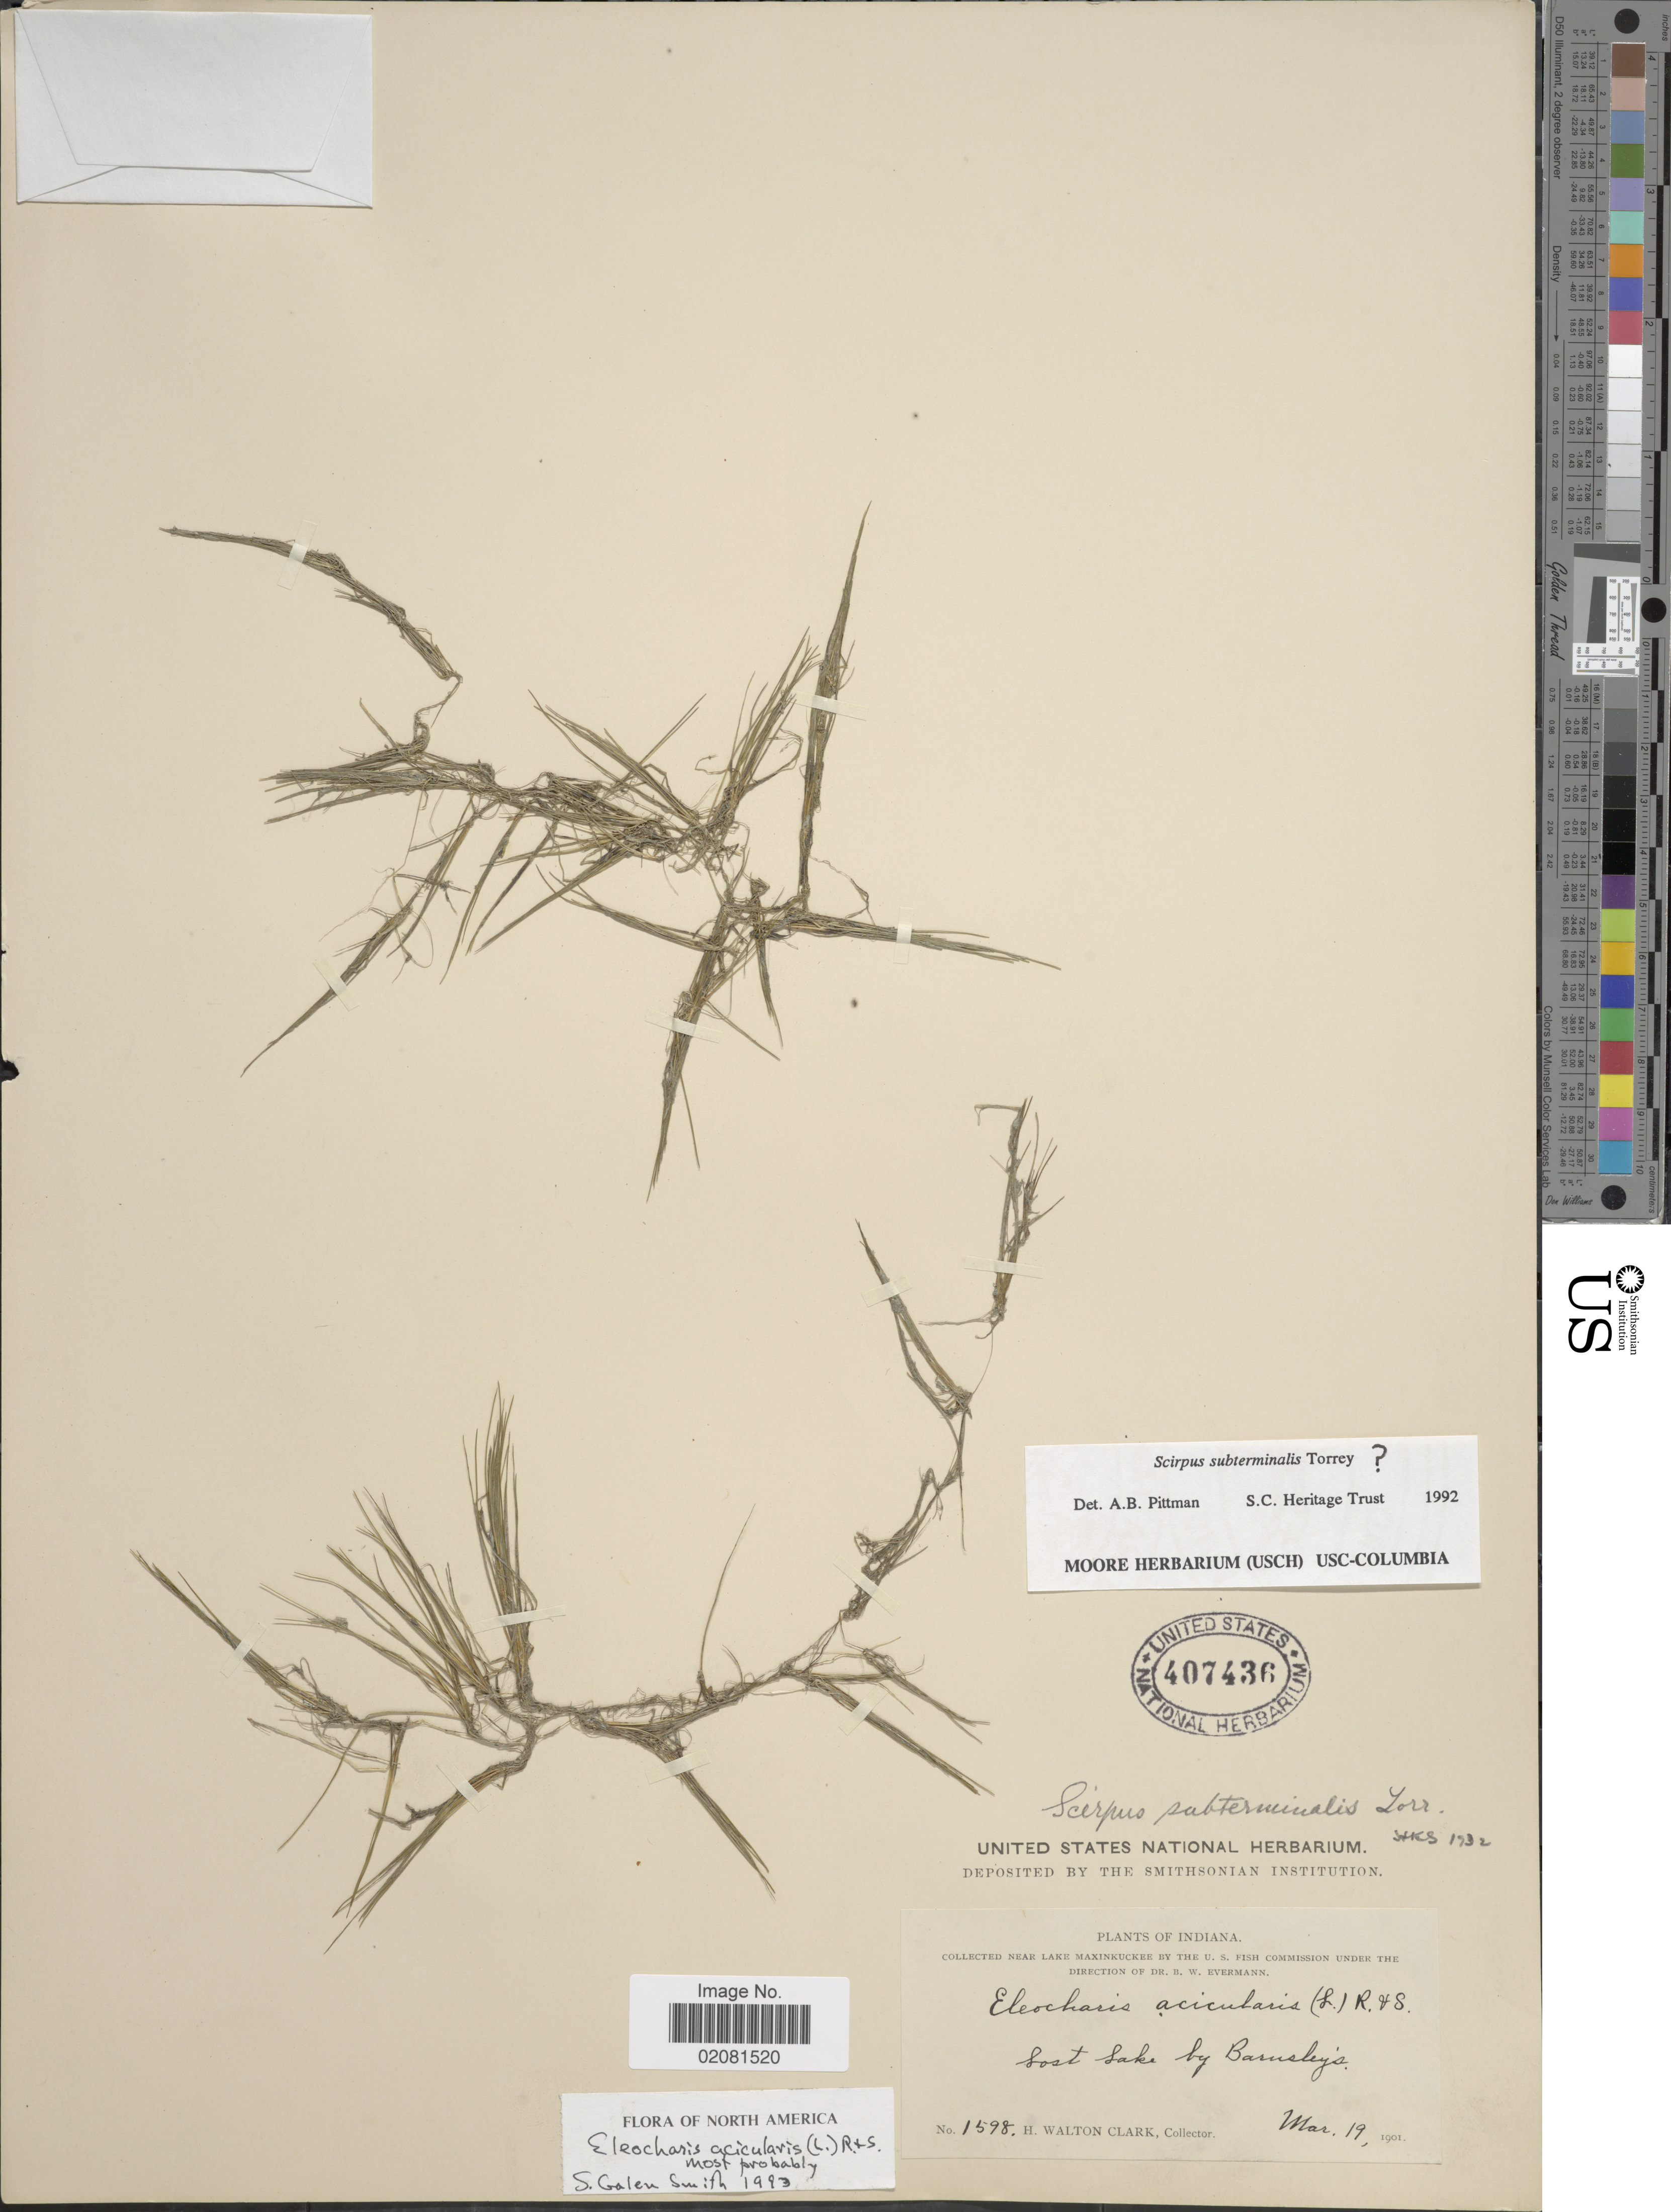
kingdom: Plantae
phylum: Tracheophyta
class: Liliopsida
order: Poales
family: Cyperaceae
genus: Eleocharis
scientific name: Eleocharis acicularis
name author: (L.) Roem. & Schult.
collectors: H. W. Clark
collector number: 1598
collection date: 1901-03-19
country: United States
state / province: Indiana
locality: Lost Lake by Barusley's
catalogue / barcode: US 407436